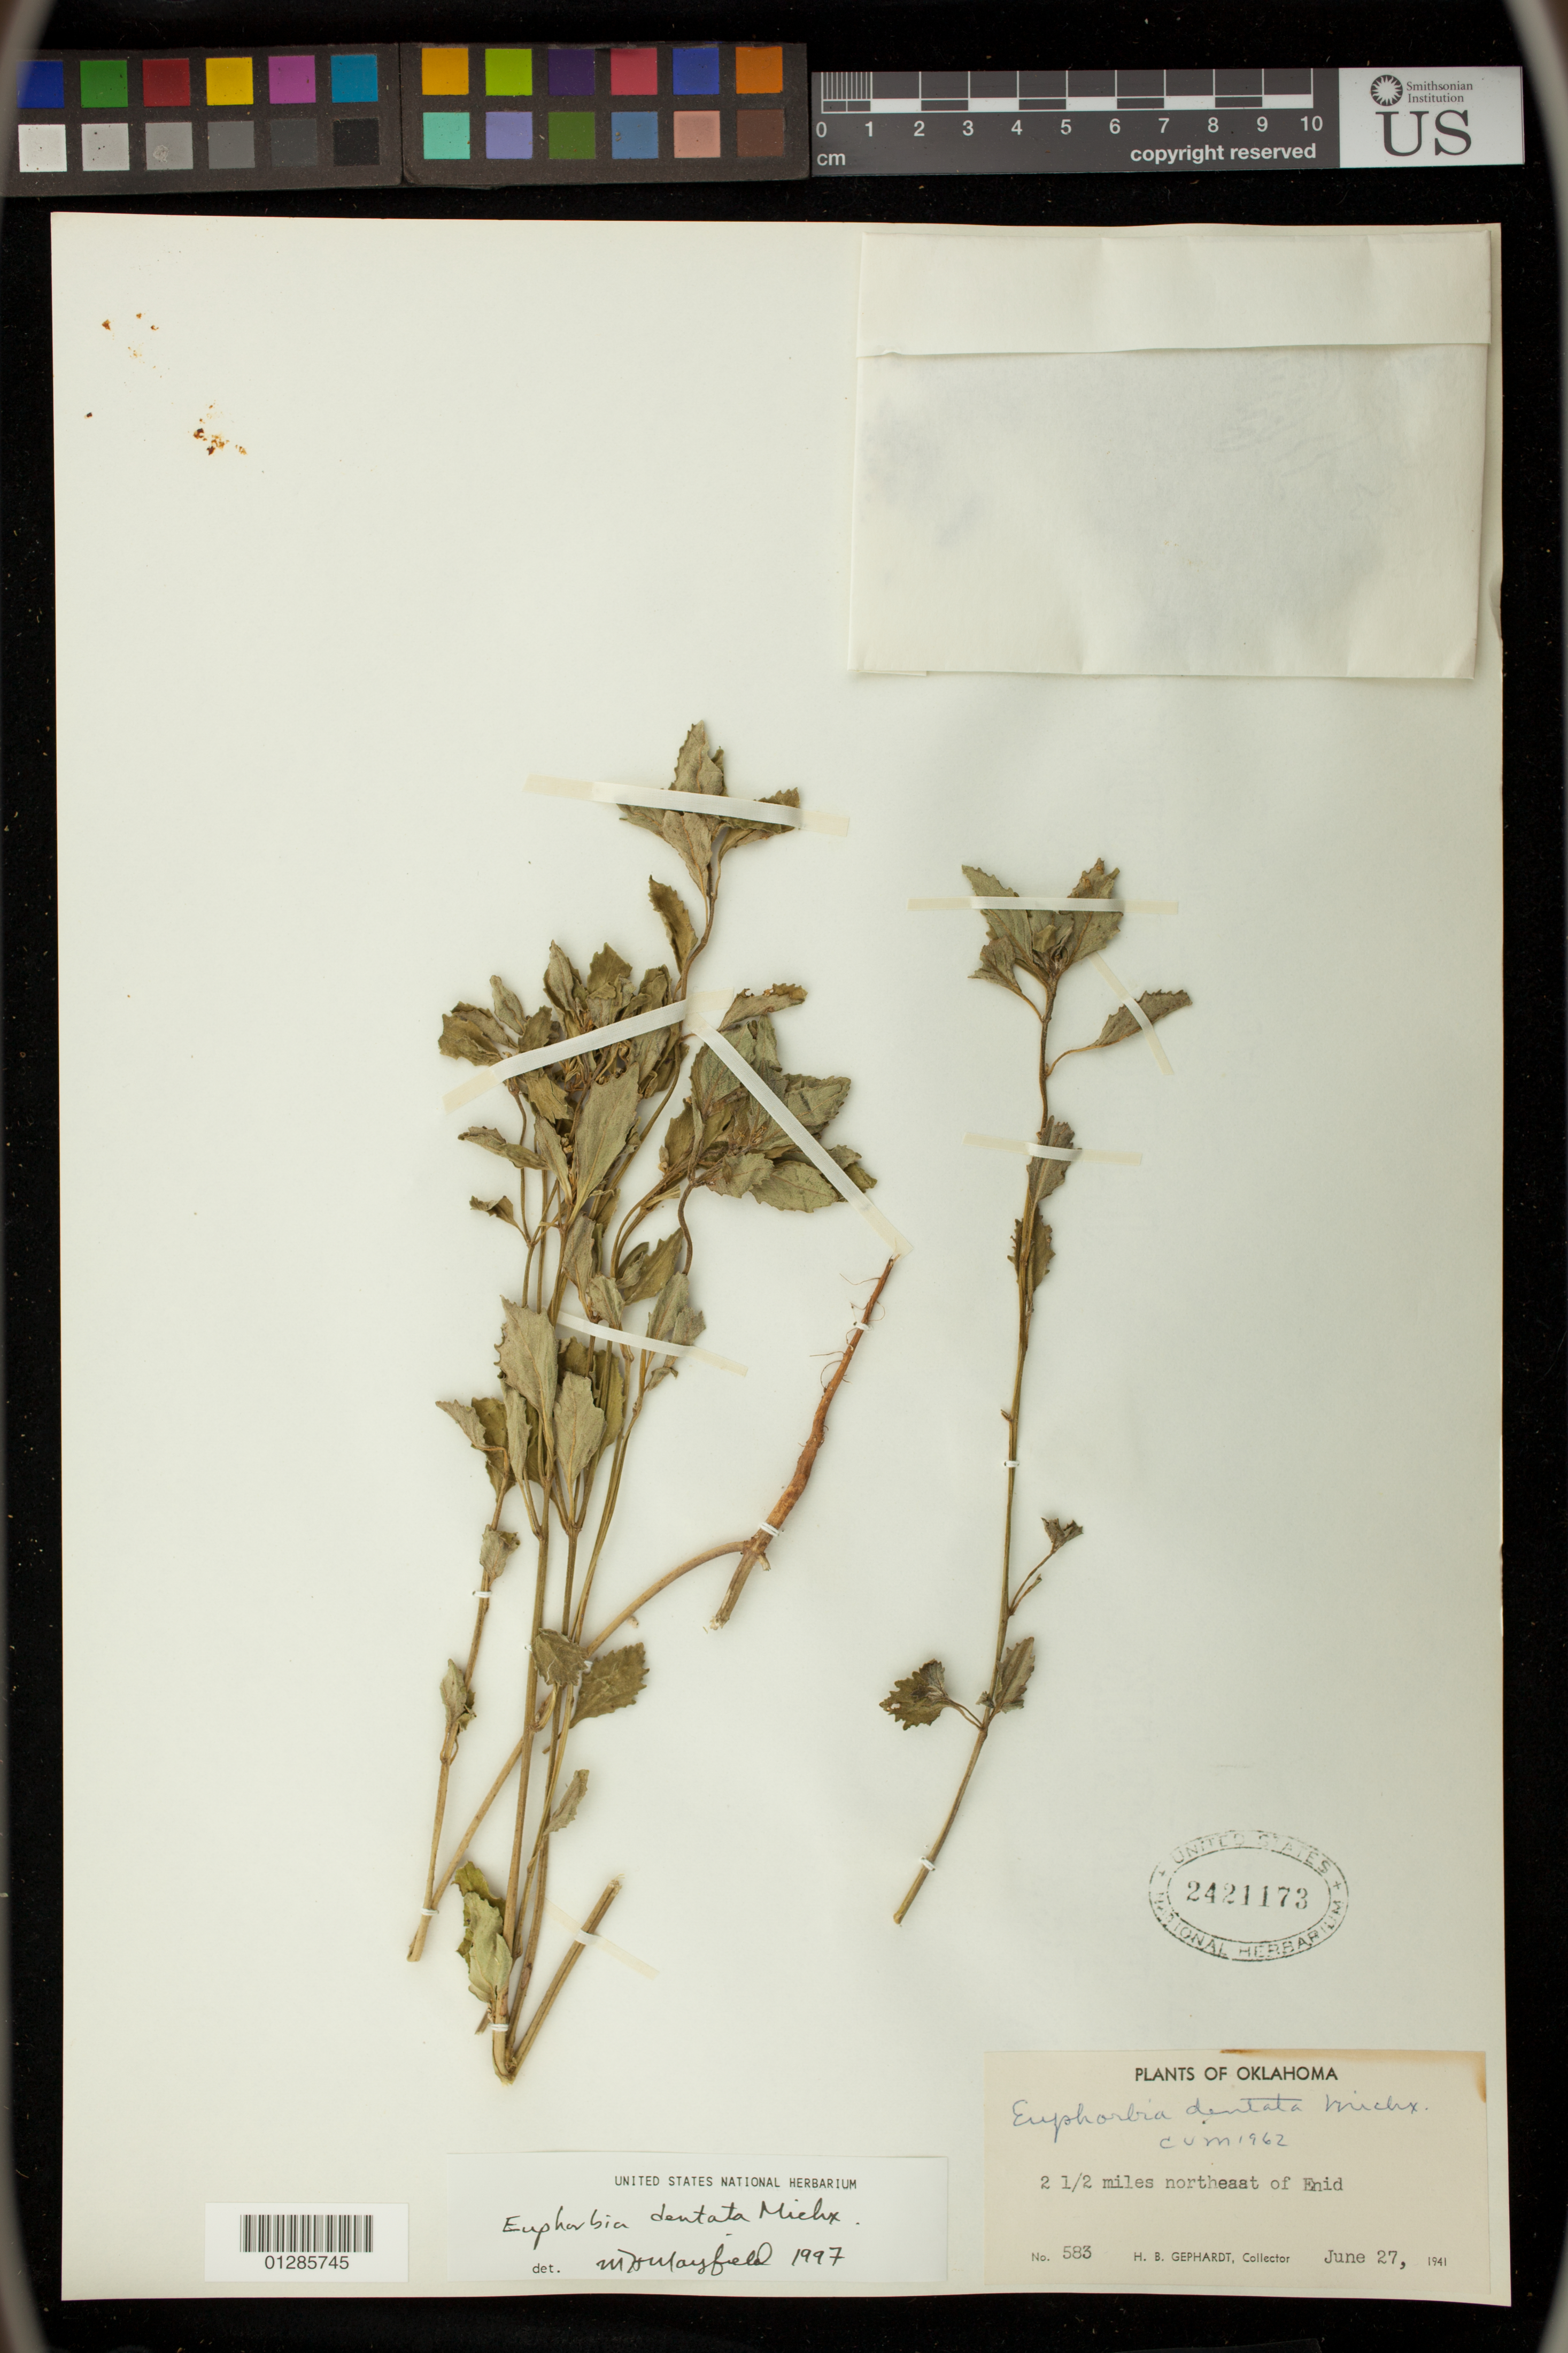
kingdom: Plantae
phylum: Tracheophyta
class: Magnoliopsida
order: Malpighiales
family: Euphorbiaceae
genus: Euphorbia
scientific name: Euphorbia dentata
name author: Michx.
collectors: H. Gephardt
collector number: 583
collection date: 1941-06-27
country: United States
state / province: Oklahoma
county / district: Garfield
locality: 2.5 miles northeast of Enid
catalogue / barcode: US 2421173